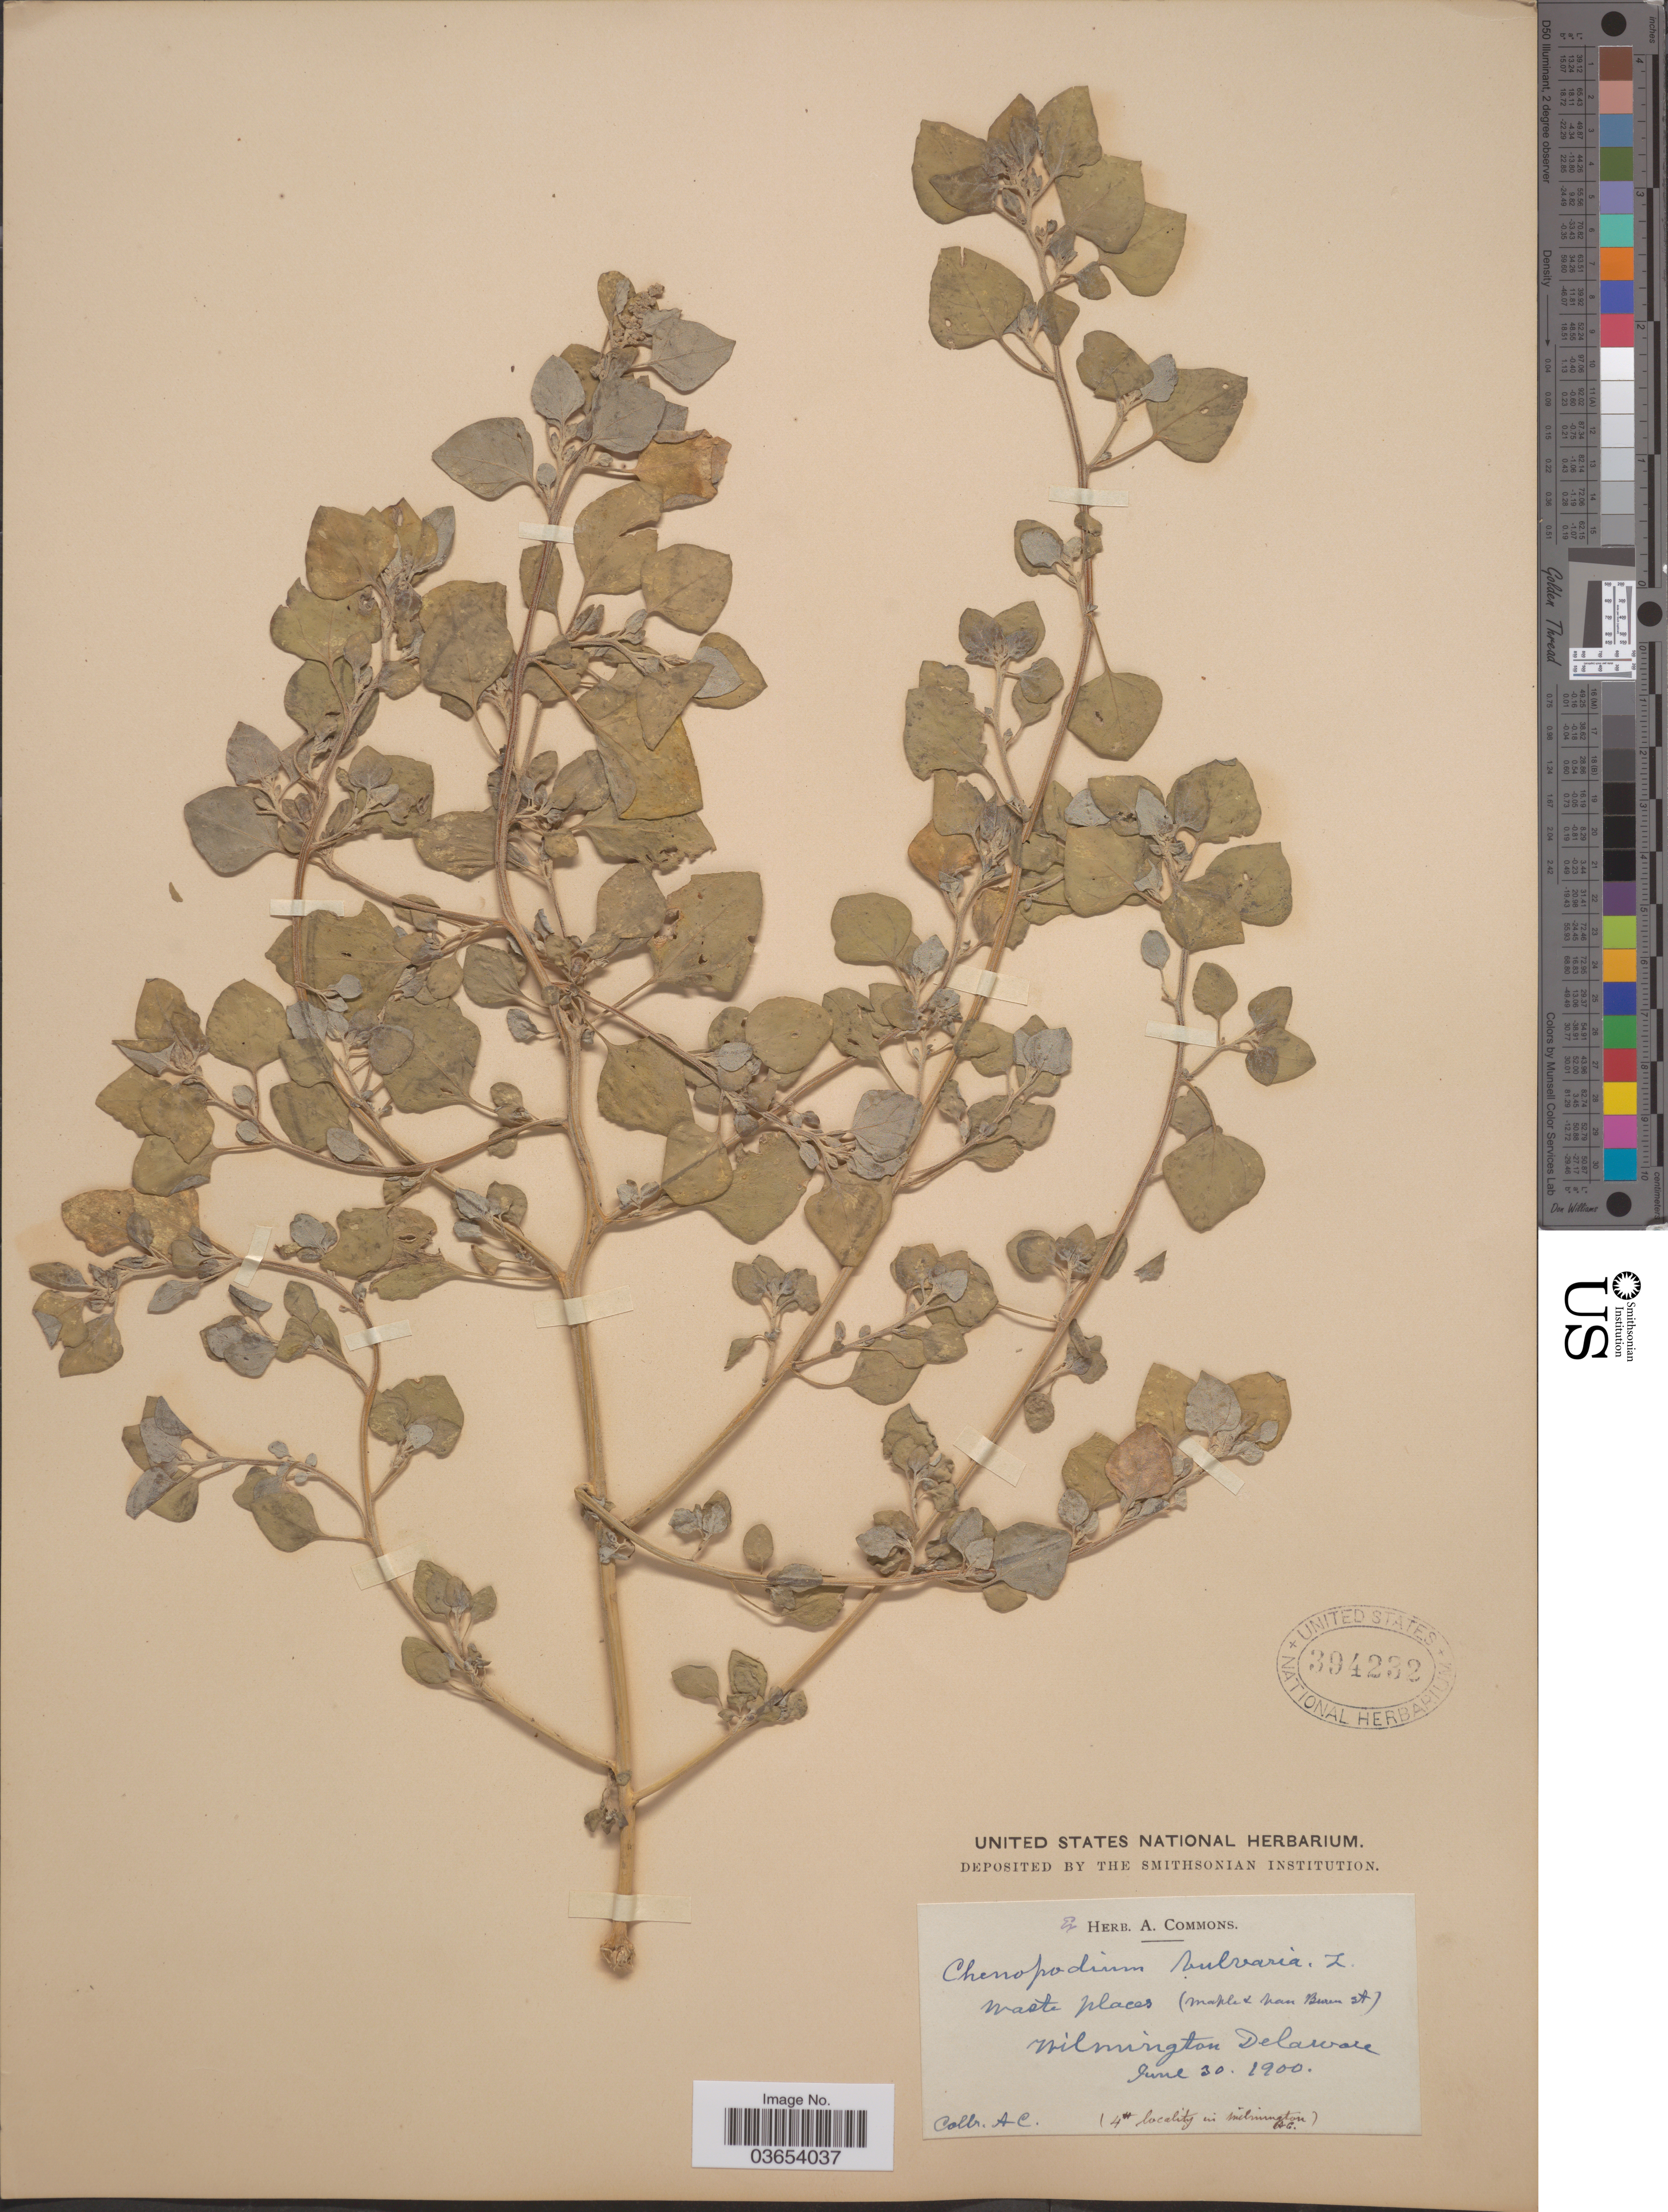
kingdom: Plantae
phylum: Tracheophyta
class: Magnoliopsida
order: Caryophyllales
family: Amaranthaceae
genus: Chenopodium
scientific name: Chenopodium vulvaria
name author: L.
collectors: A. Commons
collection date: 1900-06-30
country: United States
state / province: Delaware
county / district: New Castle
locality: Wilmington.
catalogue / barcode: US 394232